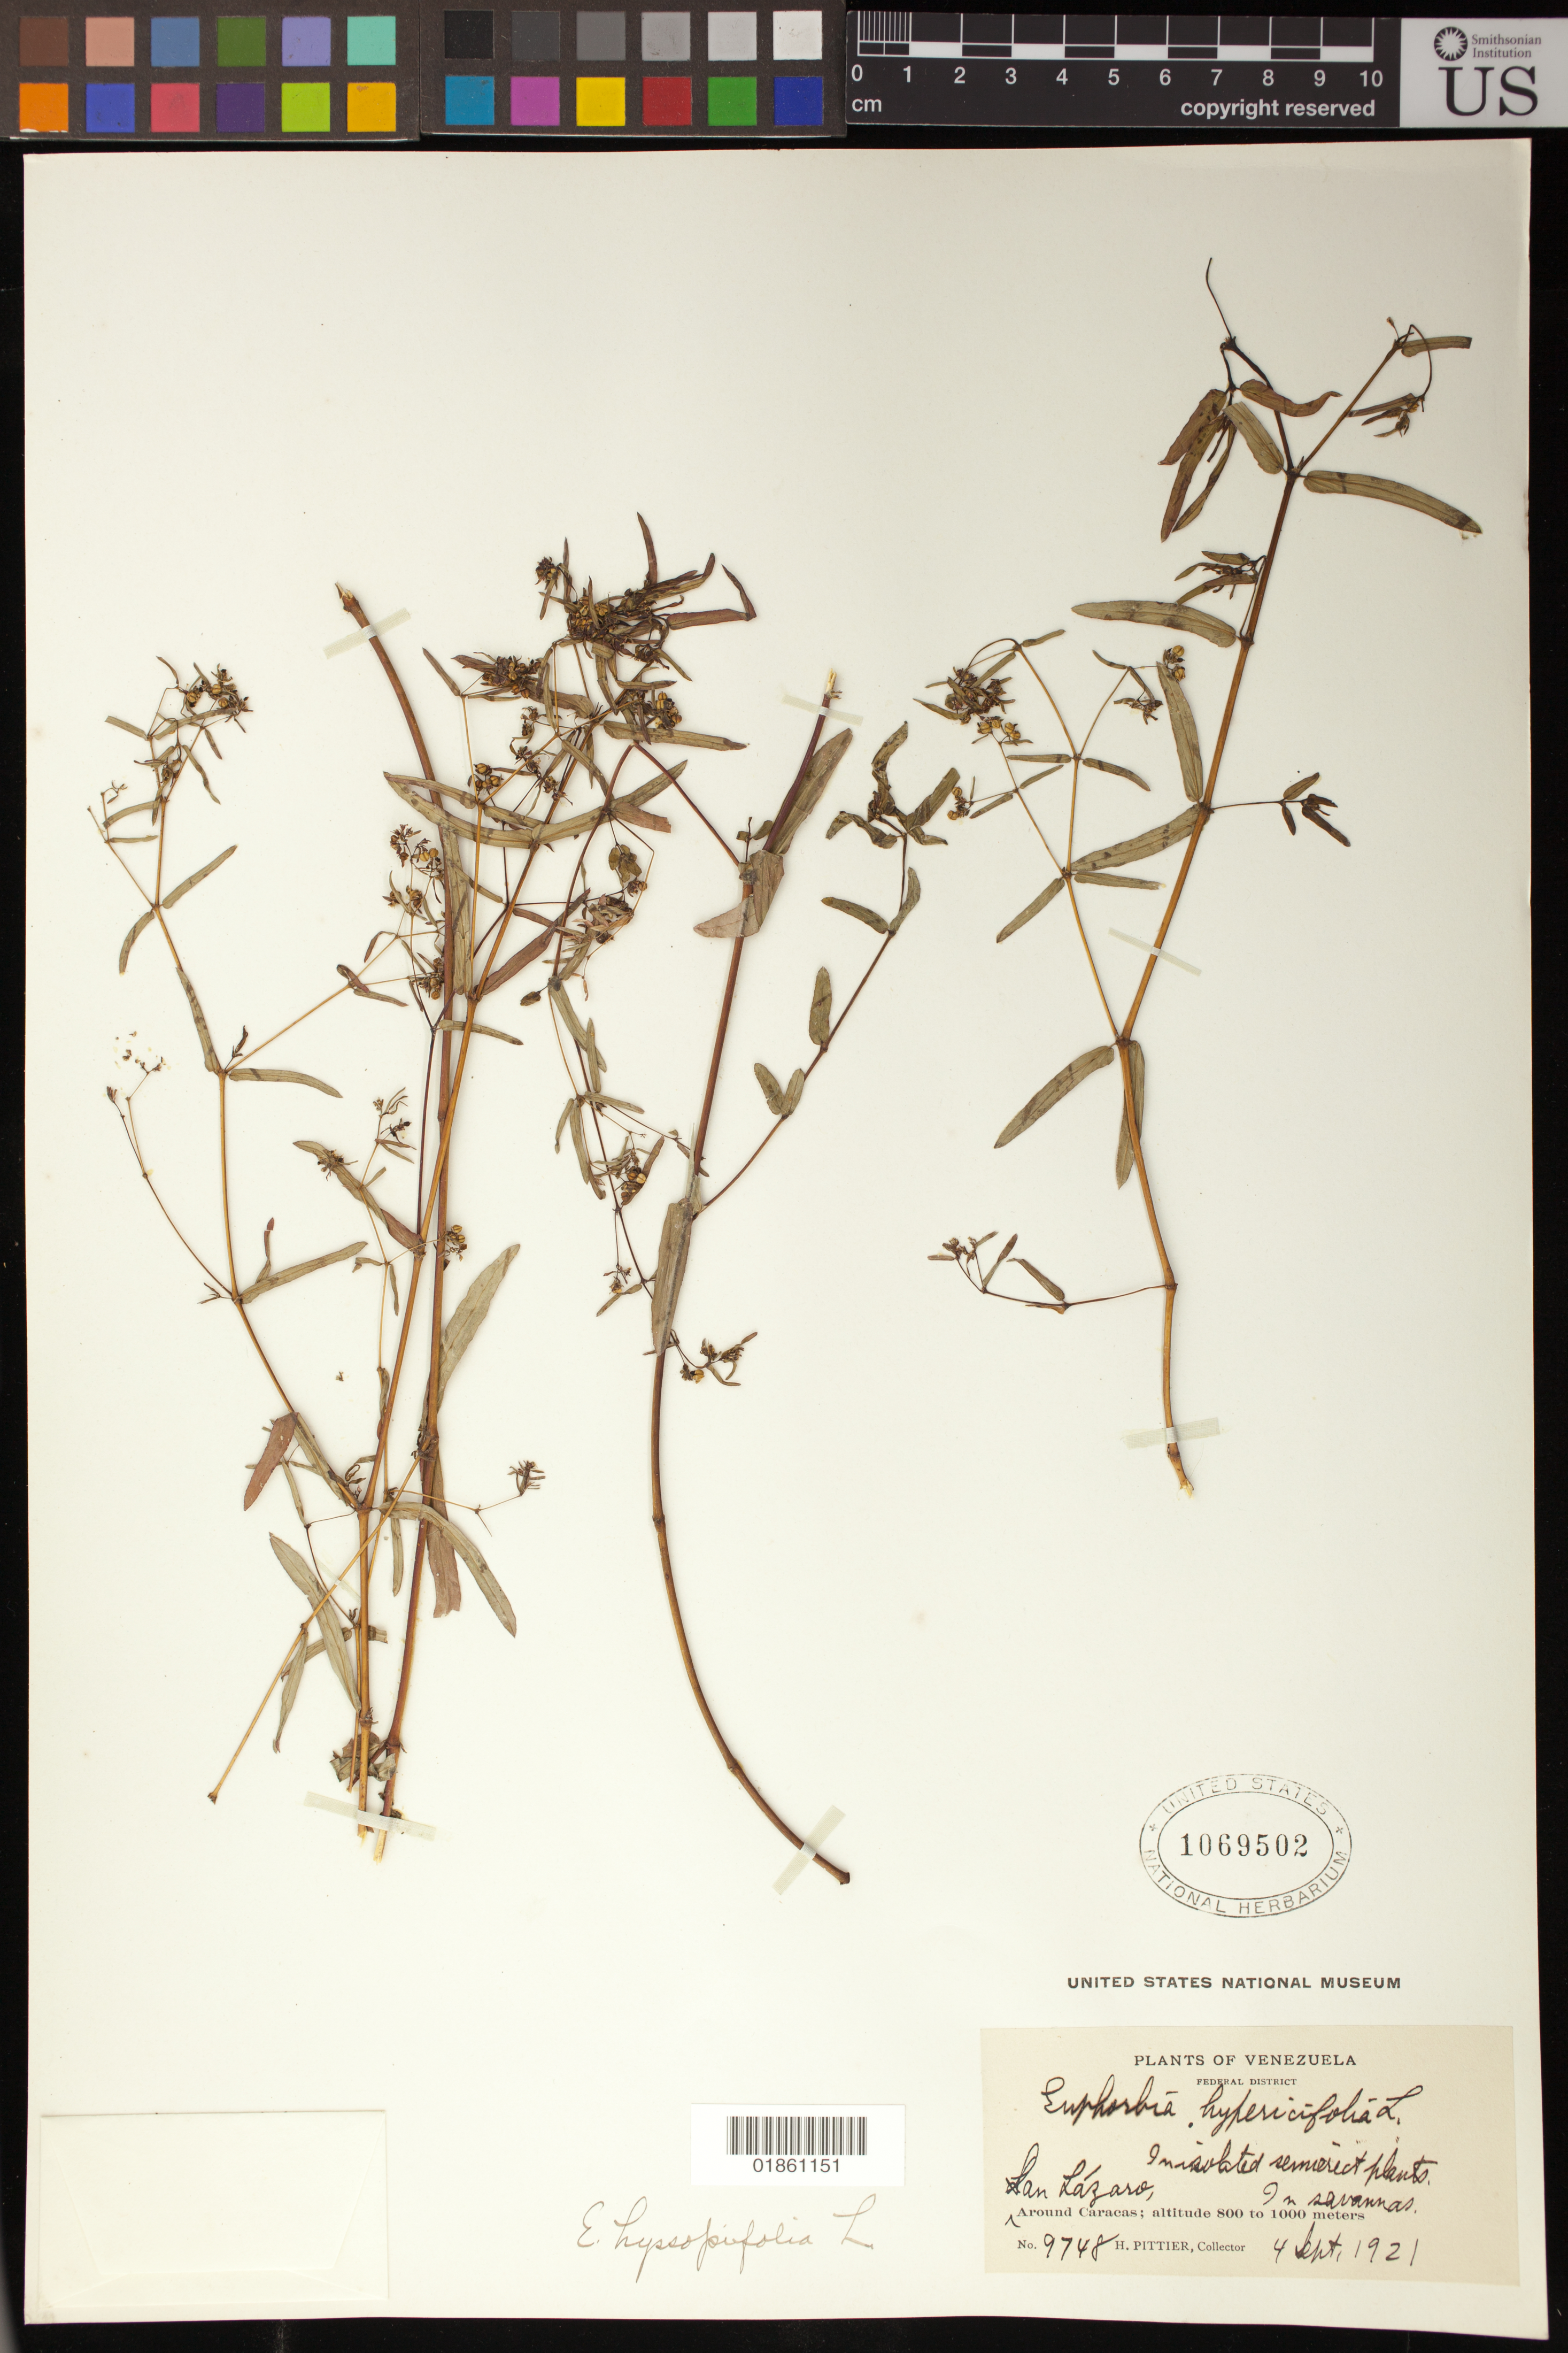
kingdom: Plantae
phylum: Tracheophyta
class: Magnoliopsida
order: Malpighiales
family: Euphorbiaceae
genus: Euphorbia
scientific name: Euphorbia hyssopifolia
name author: L.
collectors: H. F. Pittier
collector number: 9748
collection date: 1921-09-04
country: Venezuela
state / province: Distrito Federal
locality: San Lázaro, around Caracas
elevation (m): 800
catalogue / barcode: US 1069502